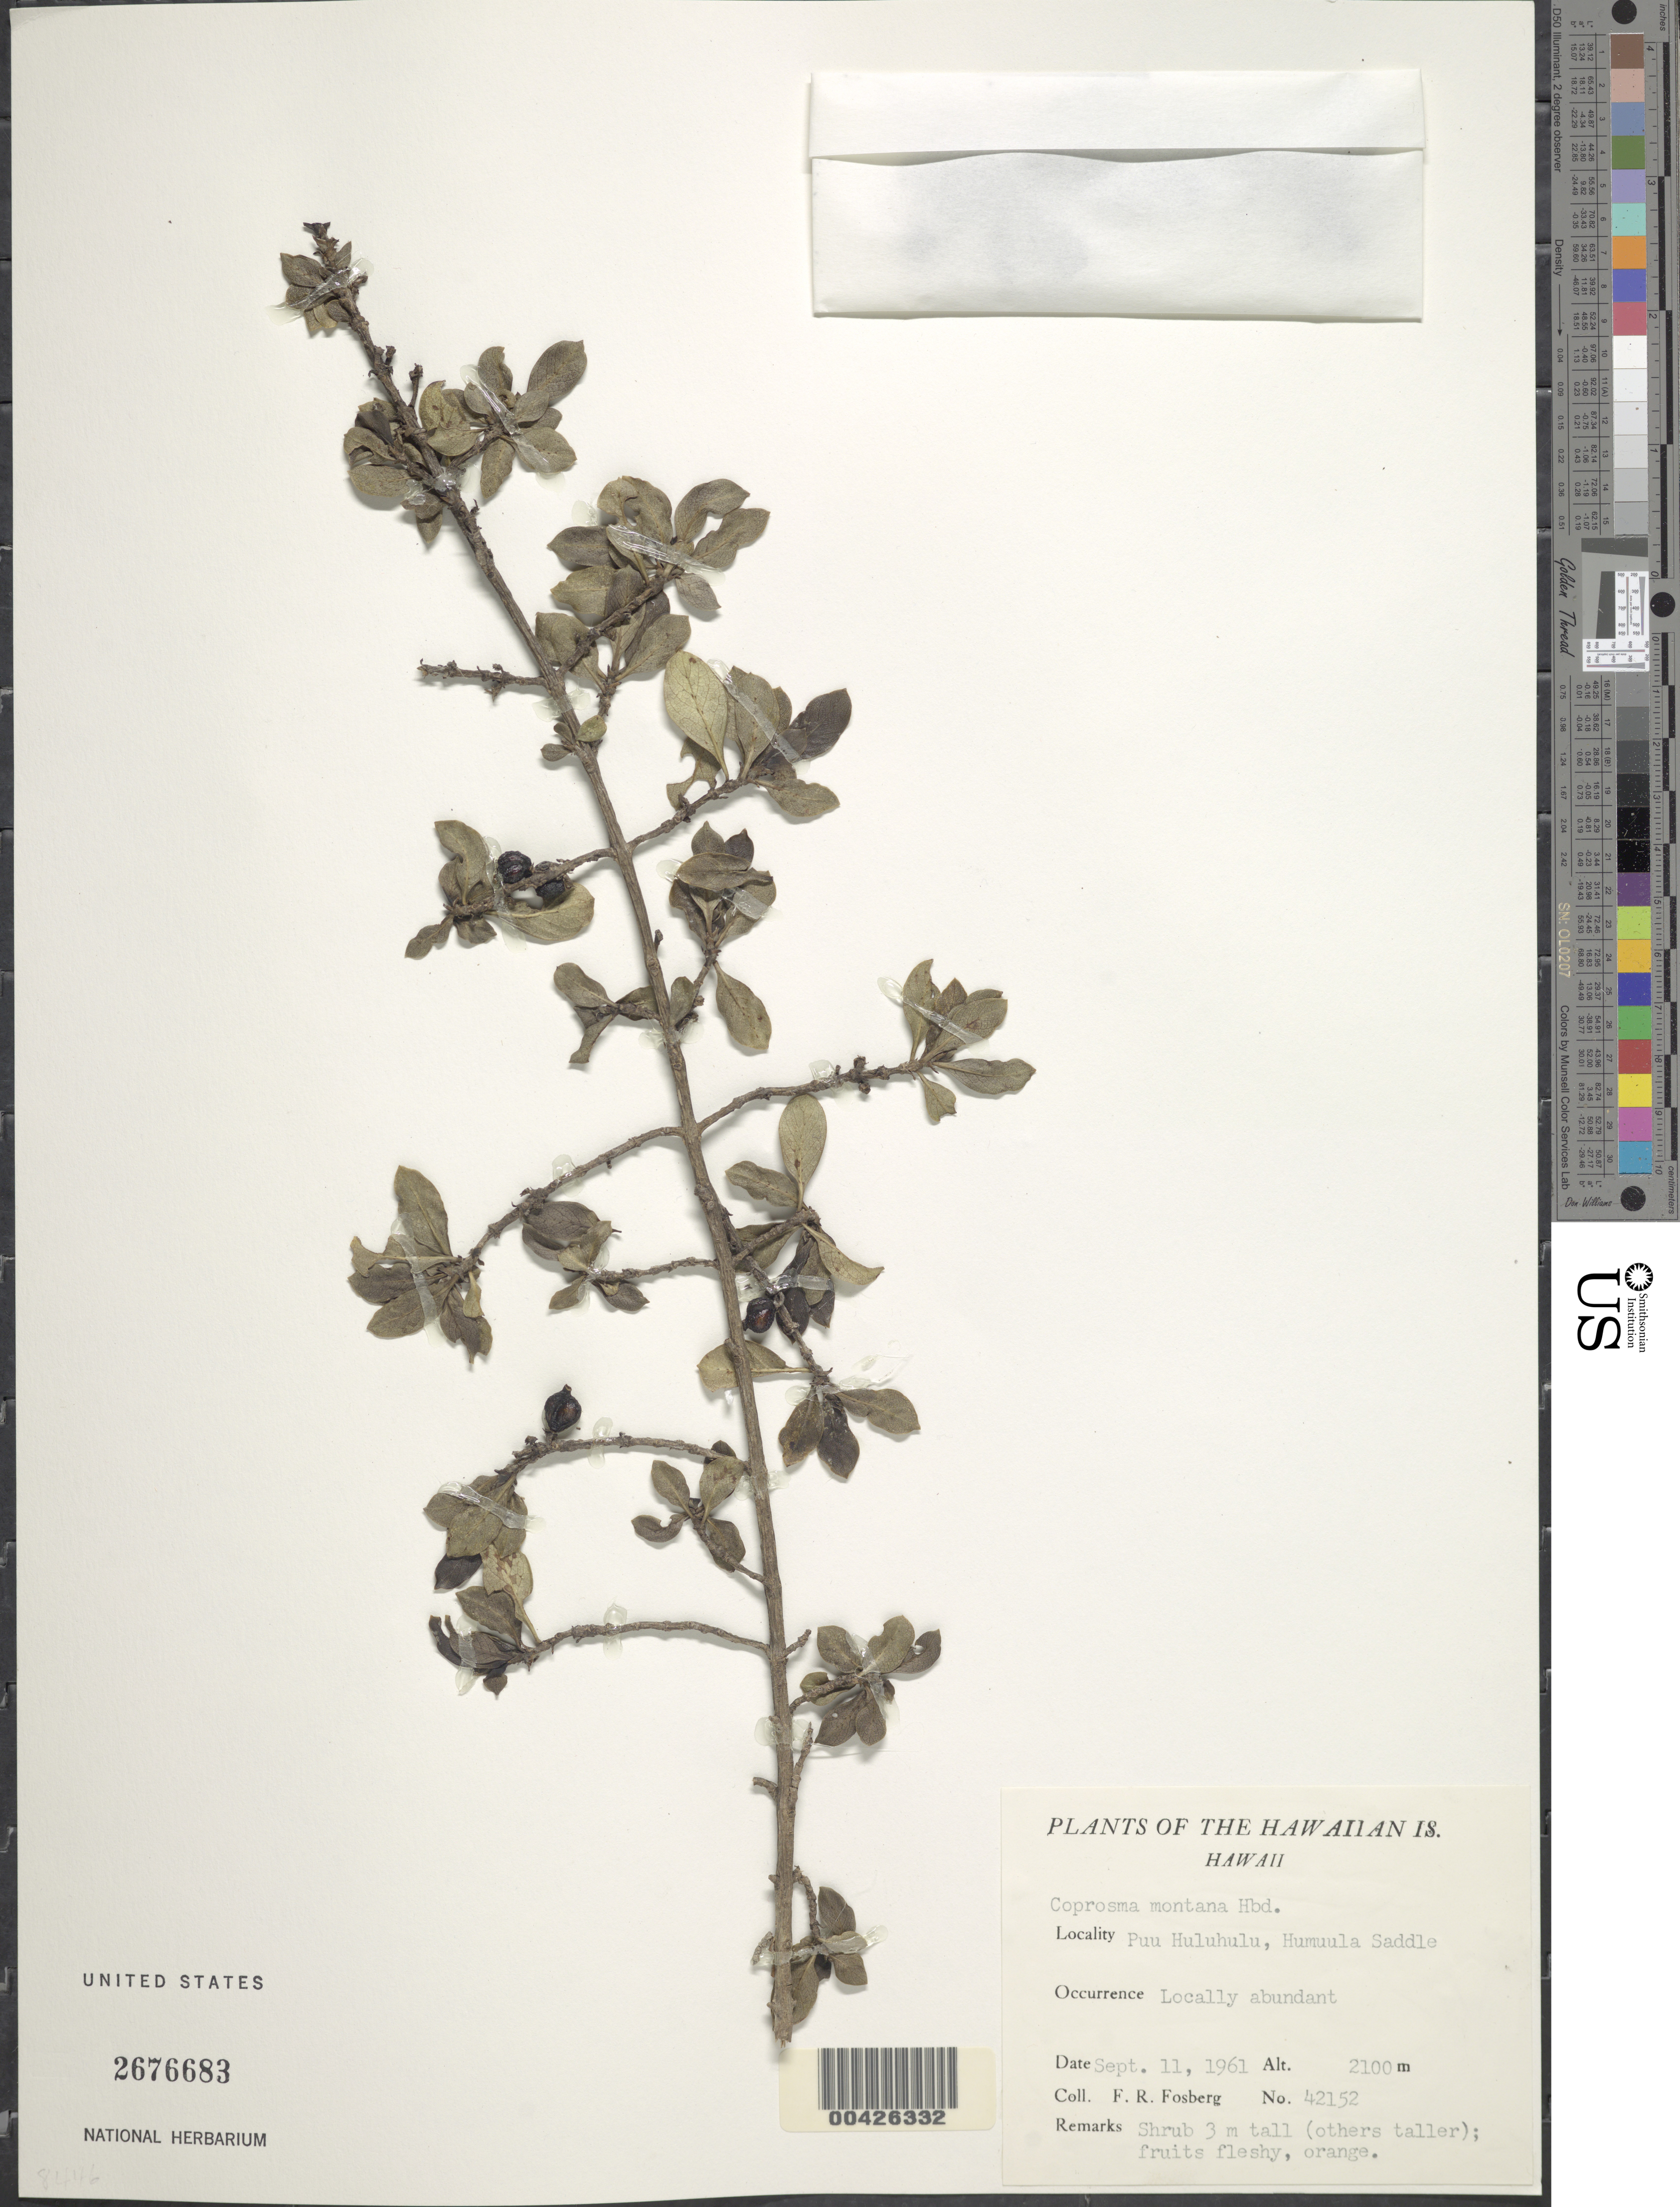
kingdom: Plantae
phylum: Tracheophyta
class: Magnoliopsida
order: Gentianales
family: Rubiaceae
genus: Coprosma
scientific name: Coprosma montana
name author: Hillebr.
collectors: F. R. Fosberg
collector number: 42152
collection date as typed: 11 Sep 1961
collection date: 1961-09-11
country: United States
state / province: Hawaii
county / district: Hawaii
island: Hawaii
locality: Puu Huluhulu, Humuula Saddle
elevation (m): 2100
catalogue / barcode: US 2676683